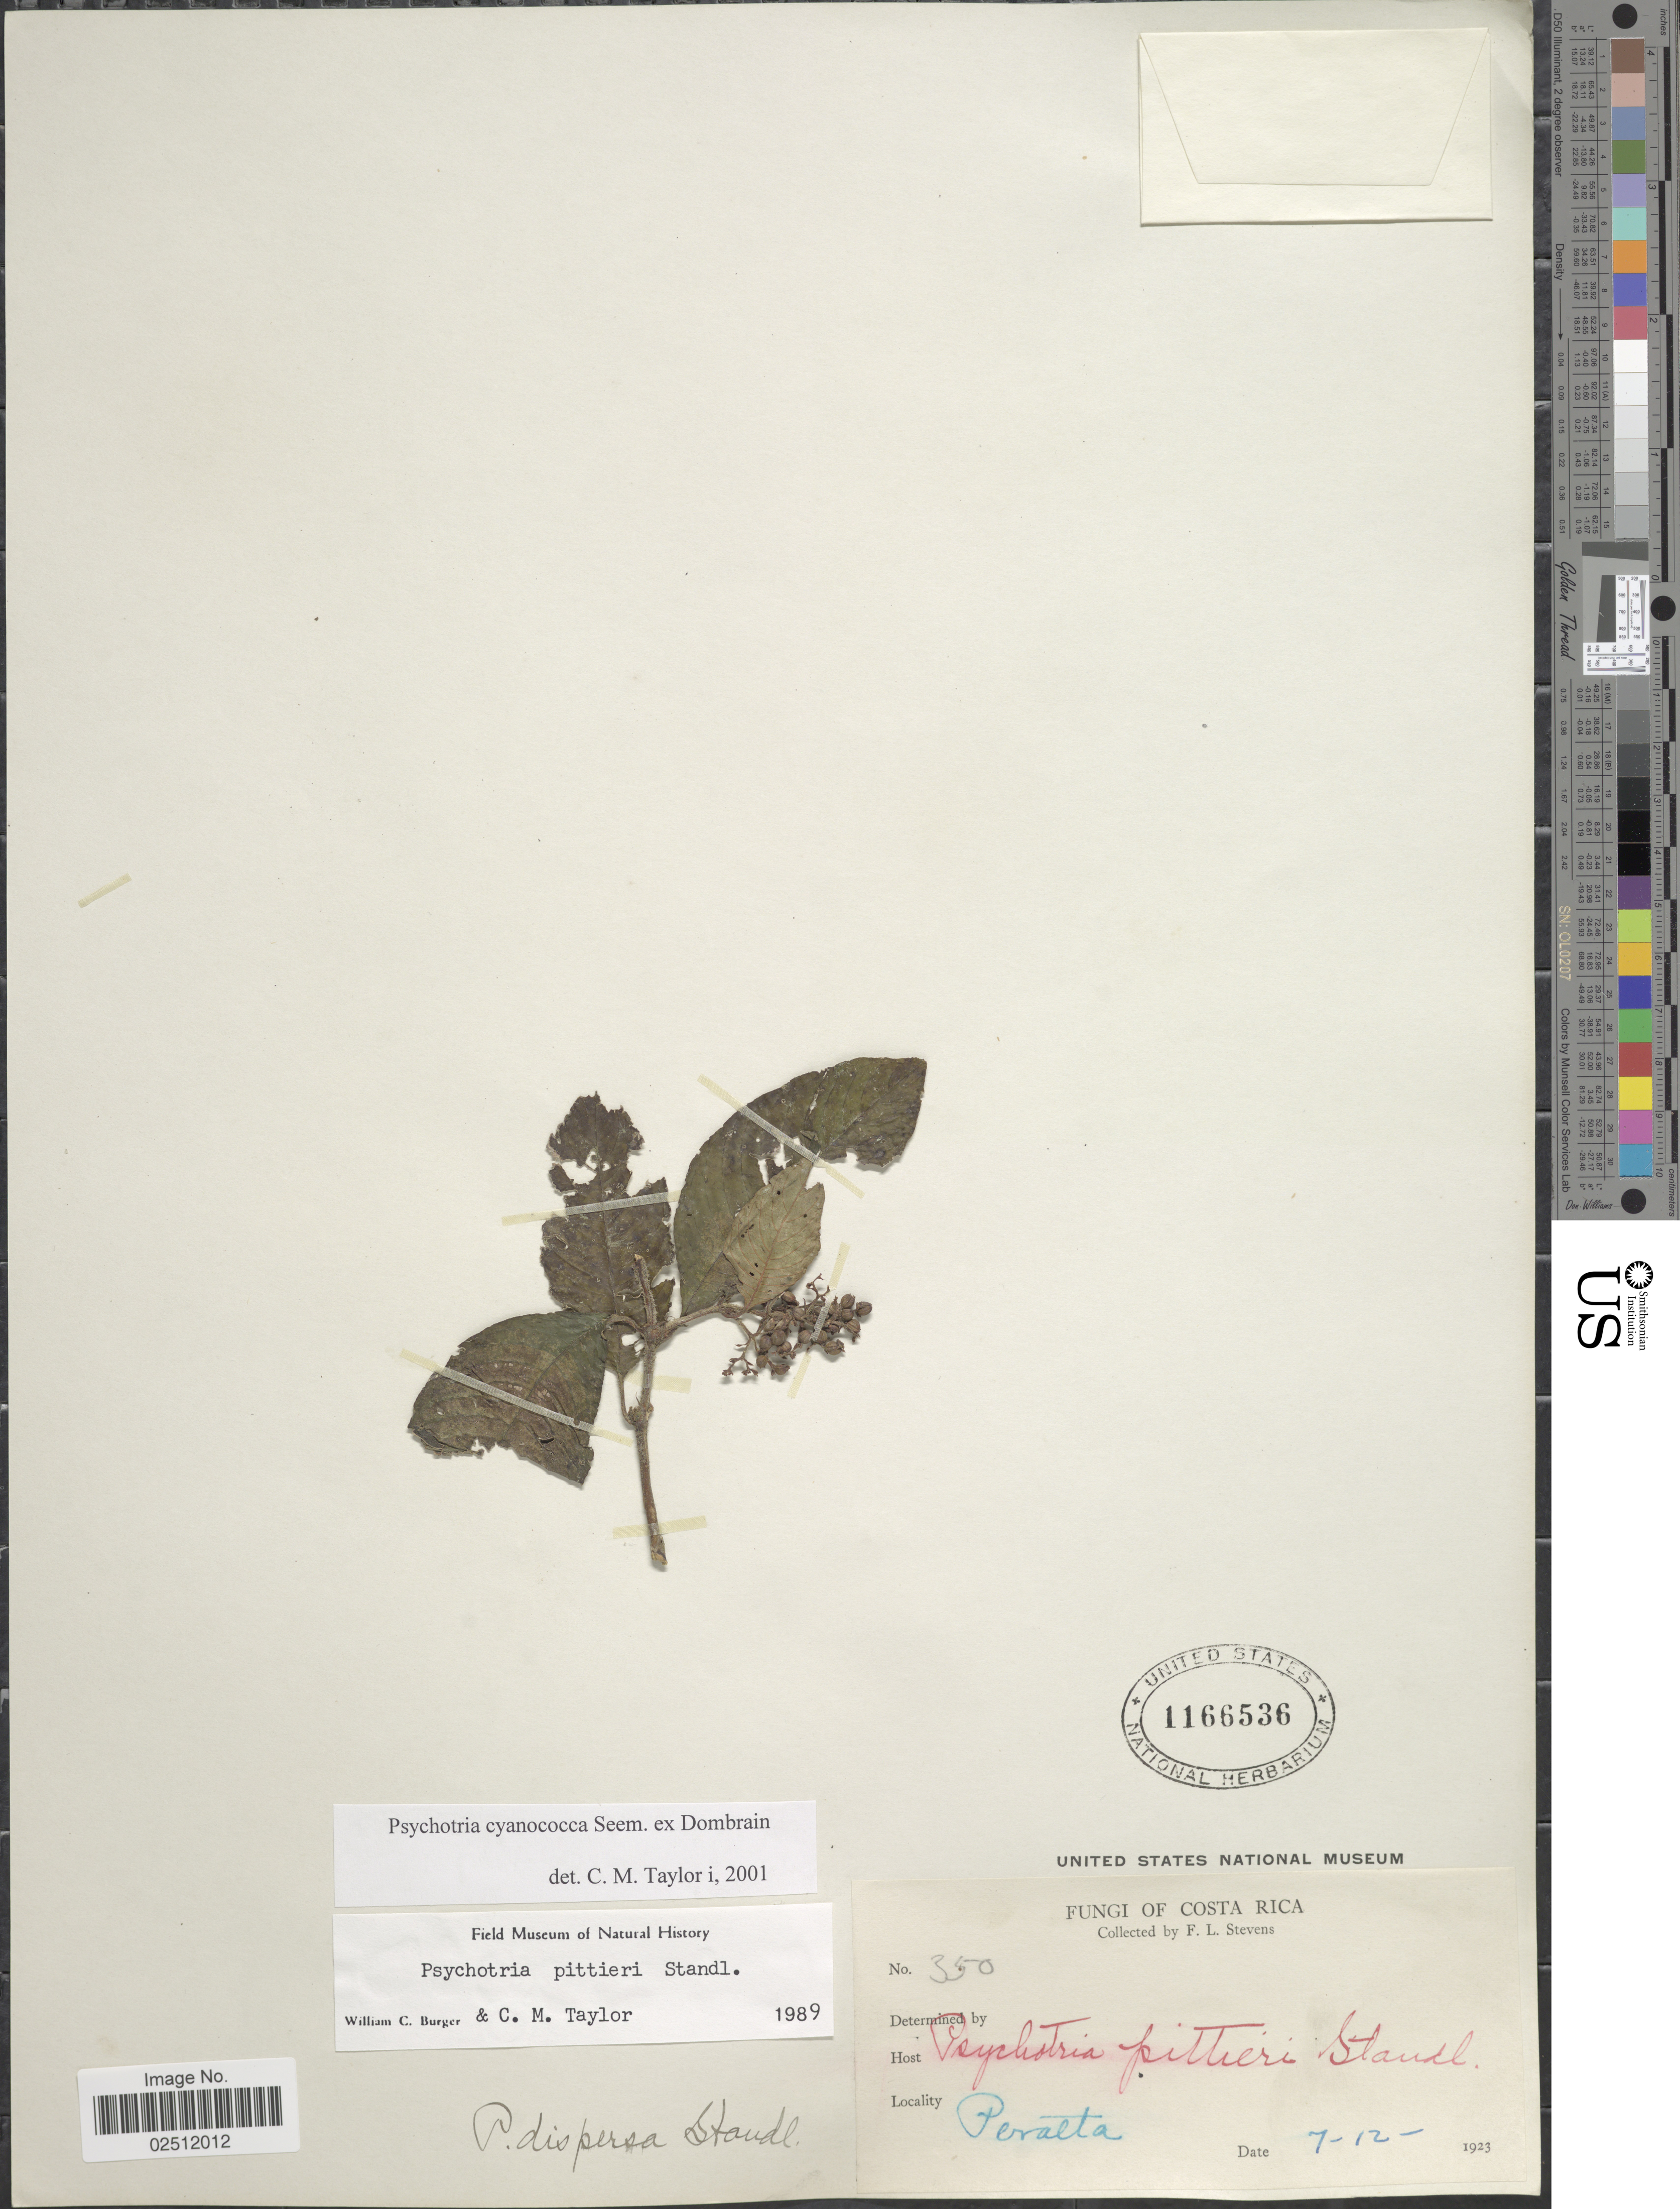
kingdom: Plantae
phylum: Tracheophyta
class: Magnoliopsida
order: Gentianales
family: Rubiaceae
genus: Psychotria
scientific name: Psychotria cyanococca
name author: Seem. ex Dombrain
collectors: F. L. Stevens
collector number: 350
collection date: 1923-12-07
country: Costa Rica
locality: Peralta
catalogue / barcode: US 1166536